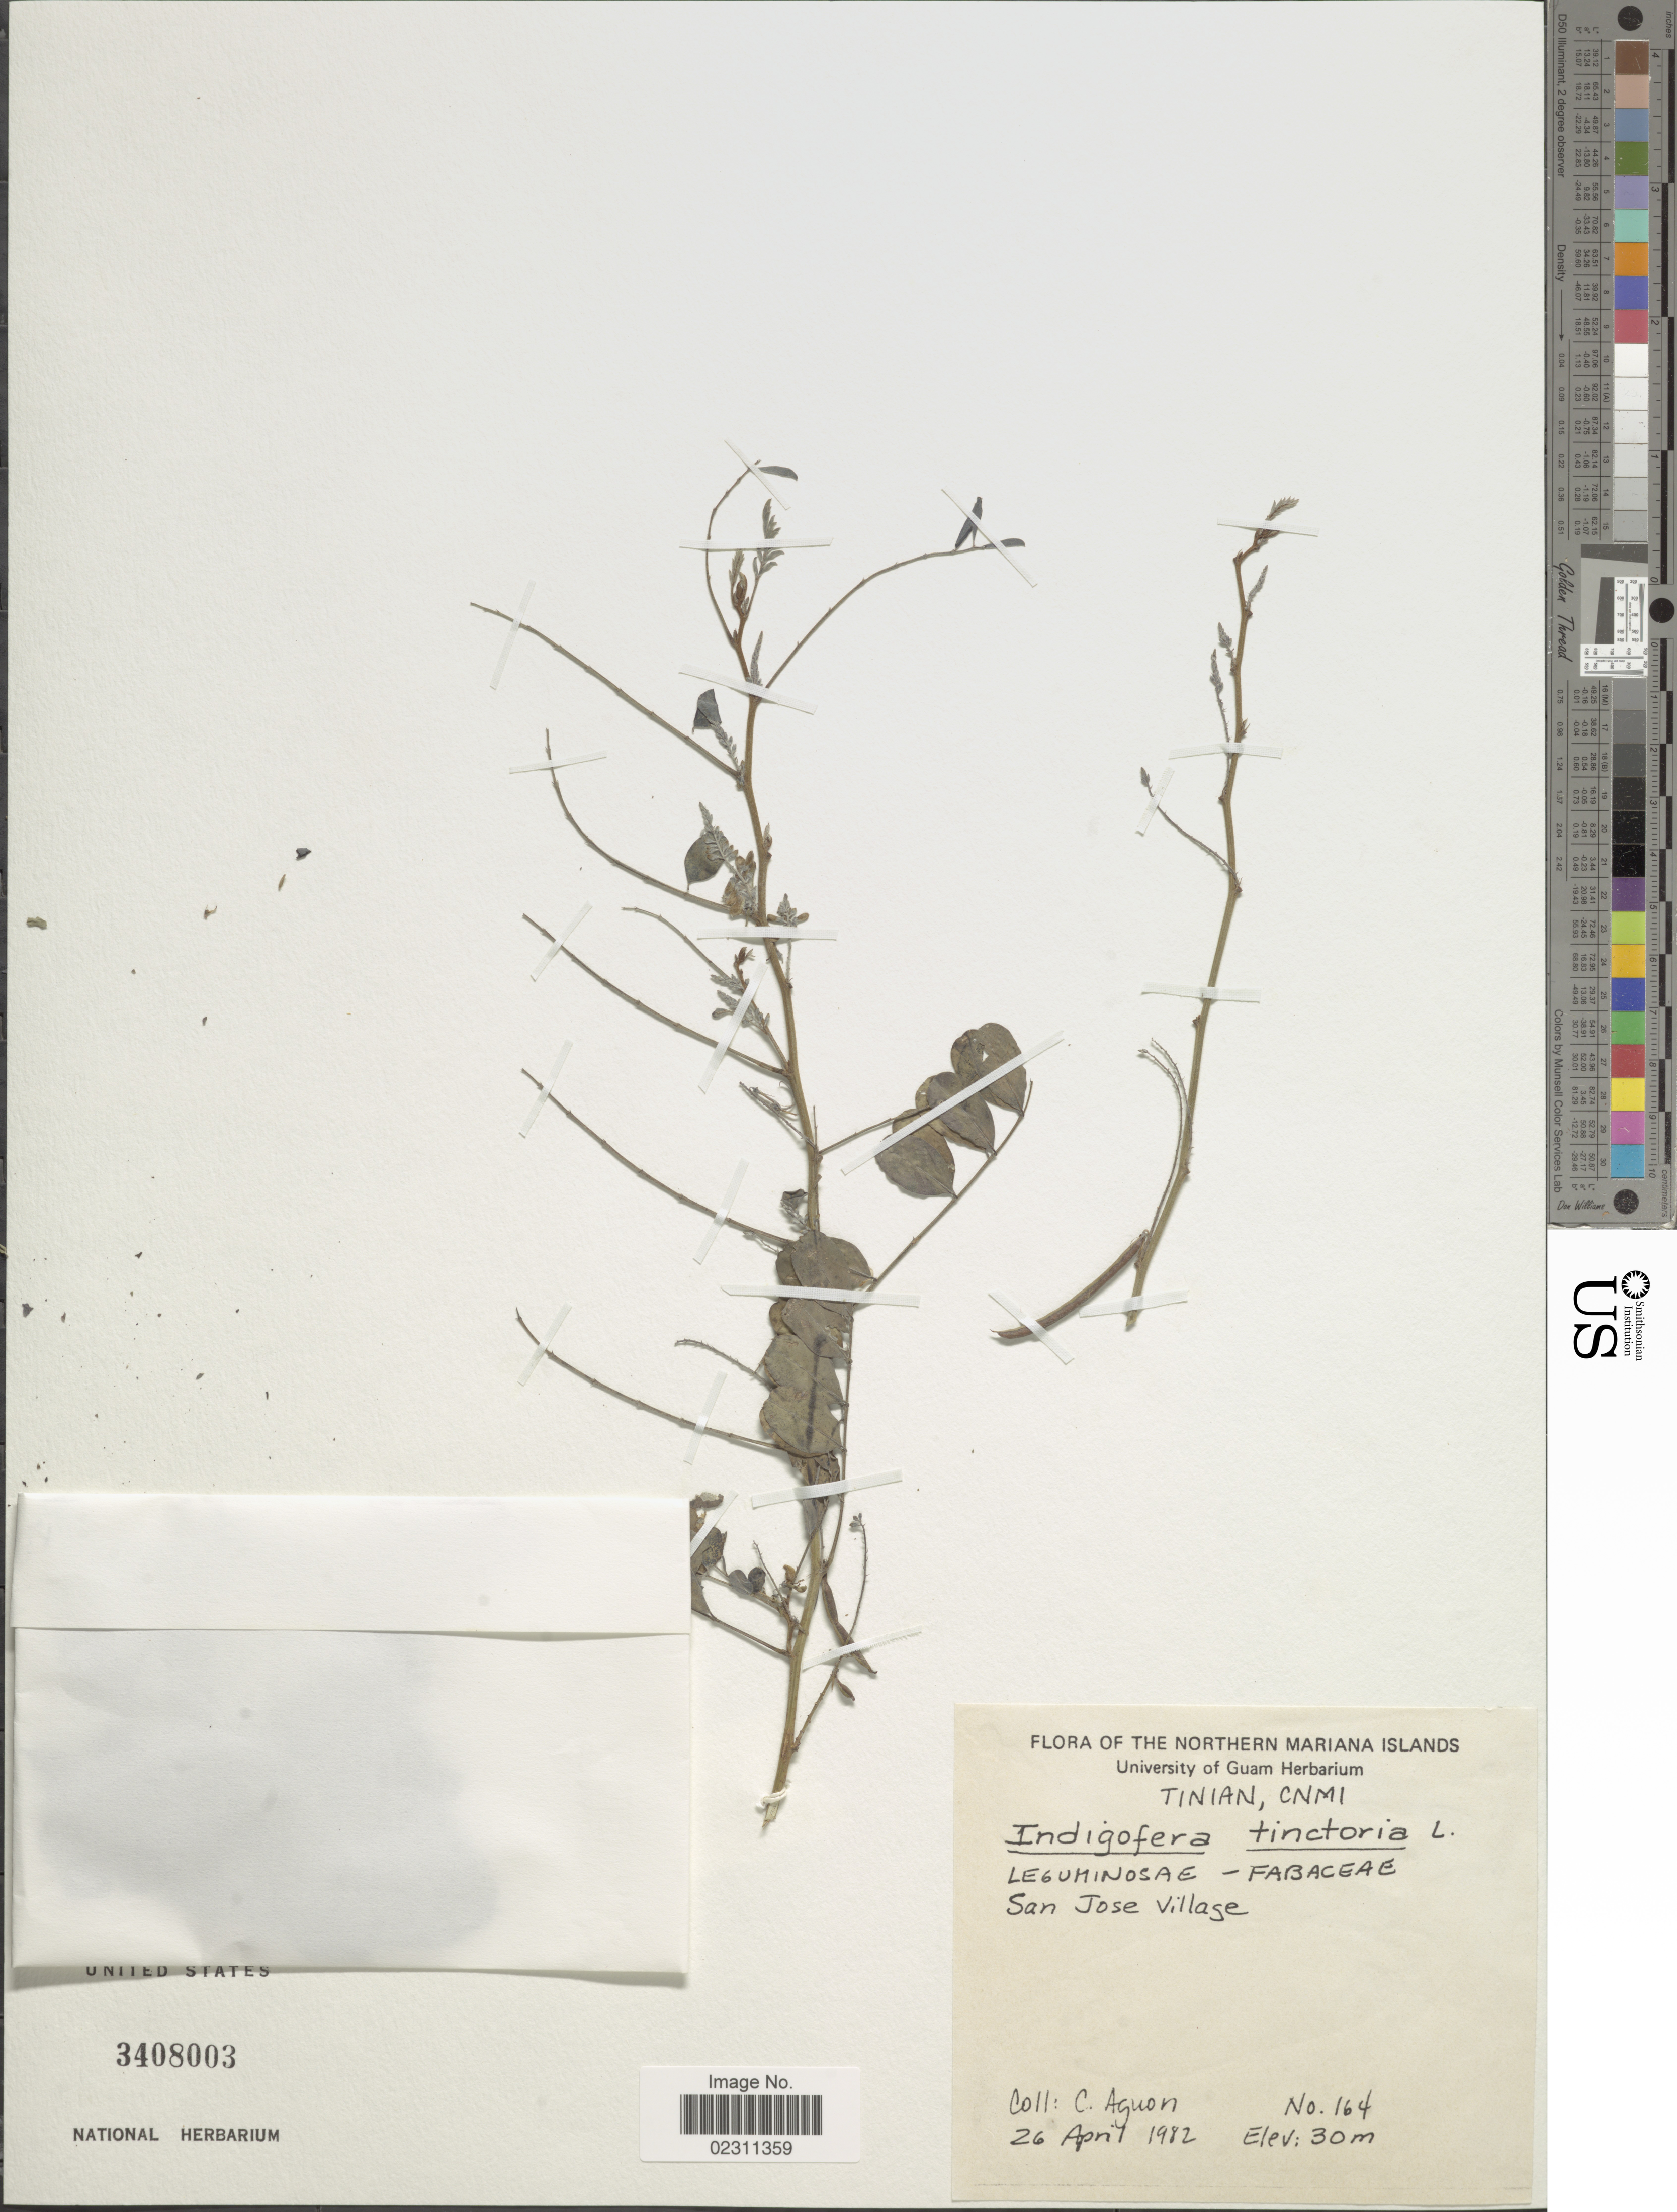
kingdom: Plantae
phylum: Tracheophyta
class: Magnoliopsida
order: Fabales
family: Fabaceae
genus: Indigofera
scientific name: Indigofera suffruticosa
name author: Mill.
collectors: C. Aguon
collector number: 164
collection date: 1982-04-26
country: Northern Mariana Islands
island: Tinian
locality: Tinian, CNMI. San Jose village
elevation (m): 30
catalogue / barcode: US 3408003